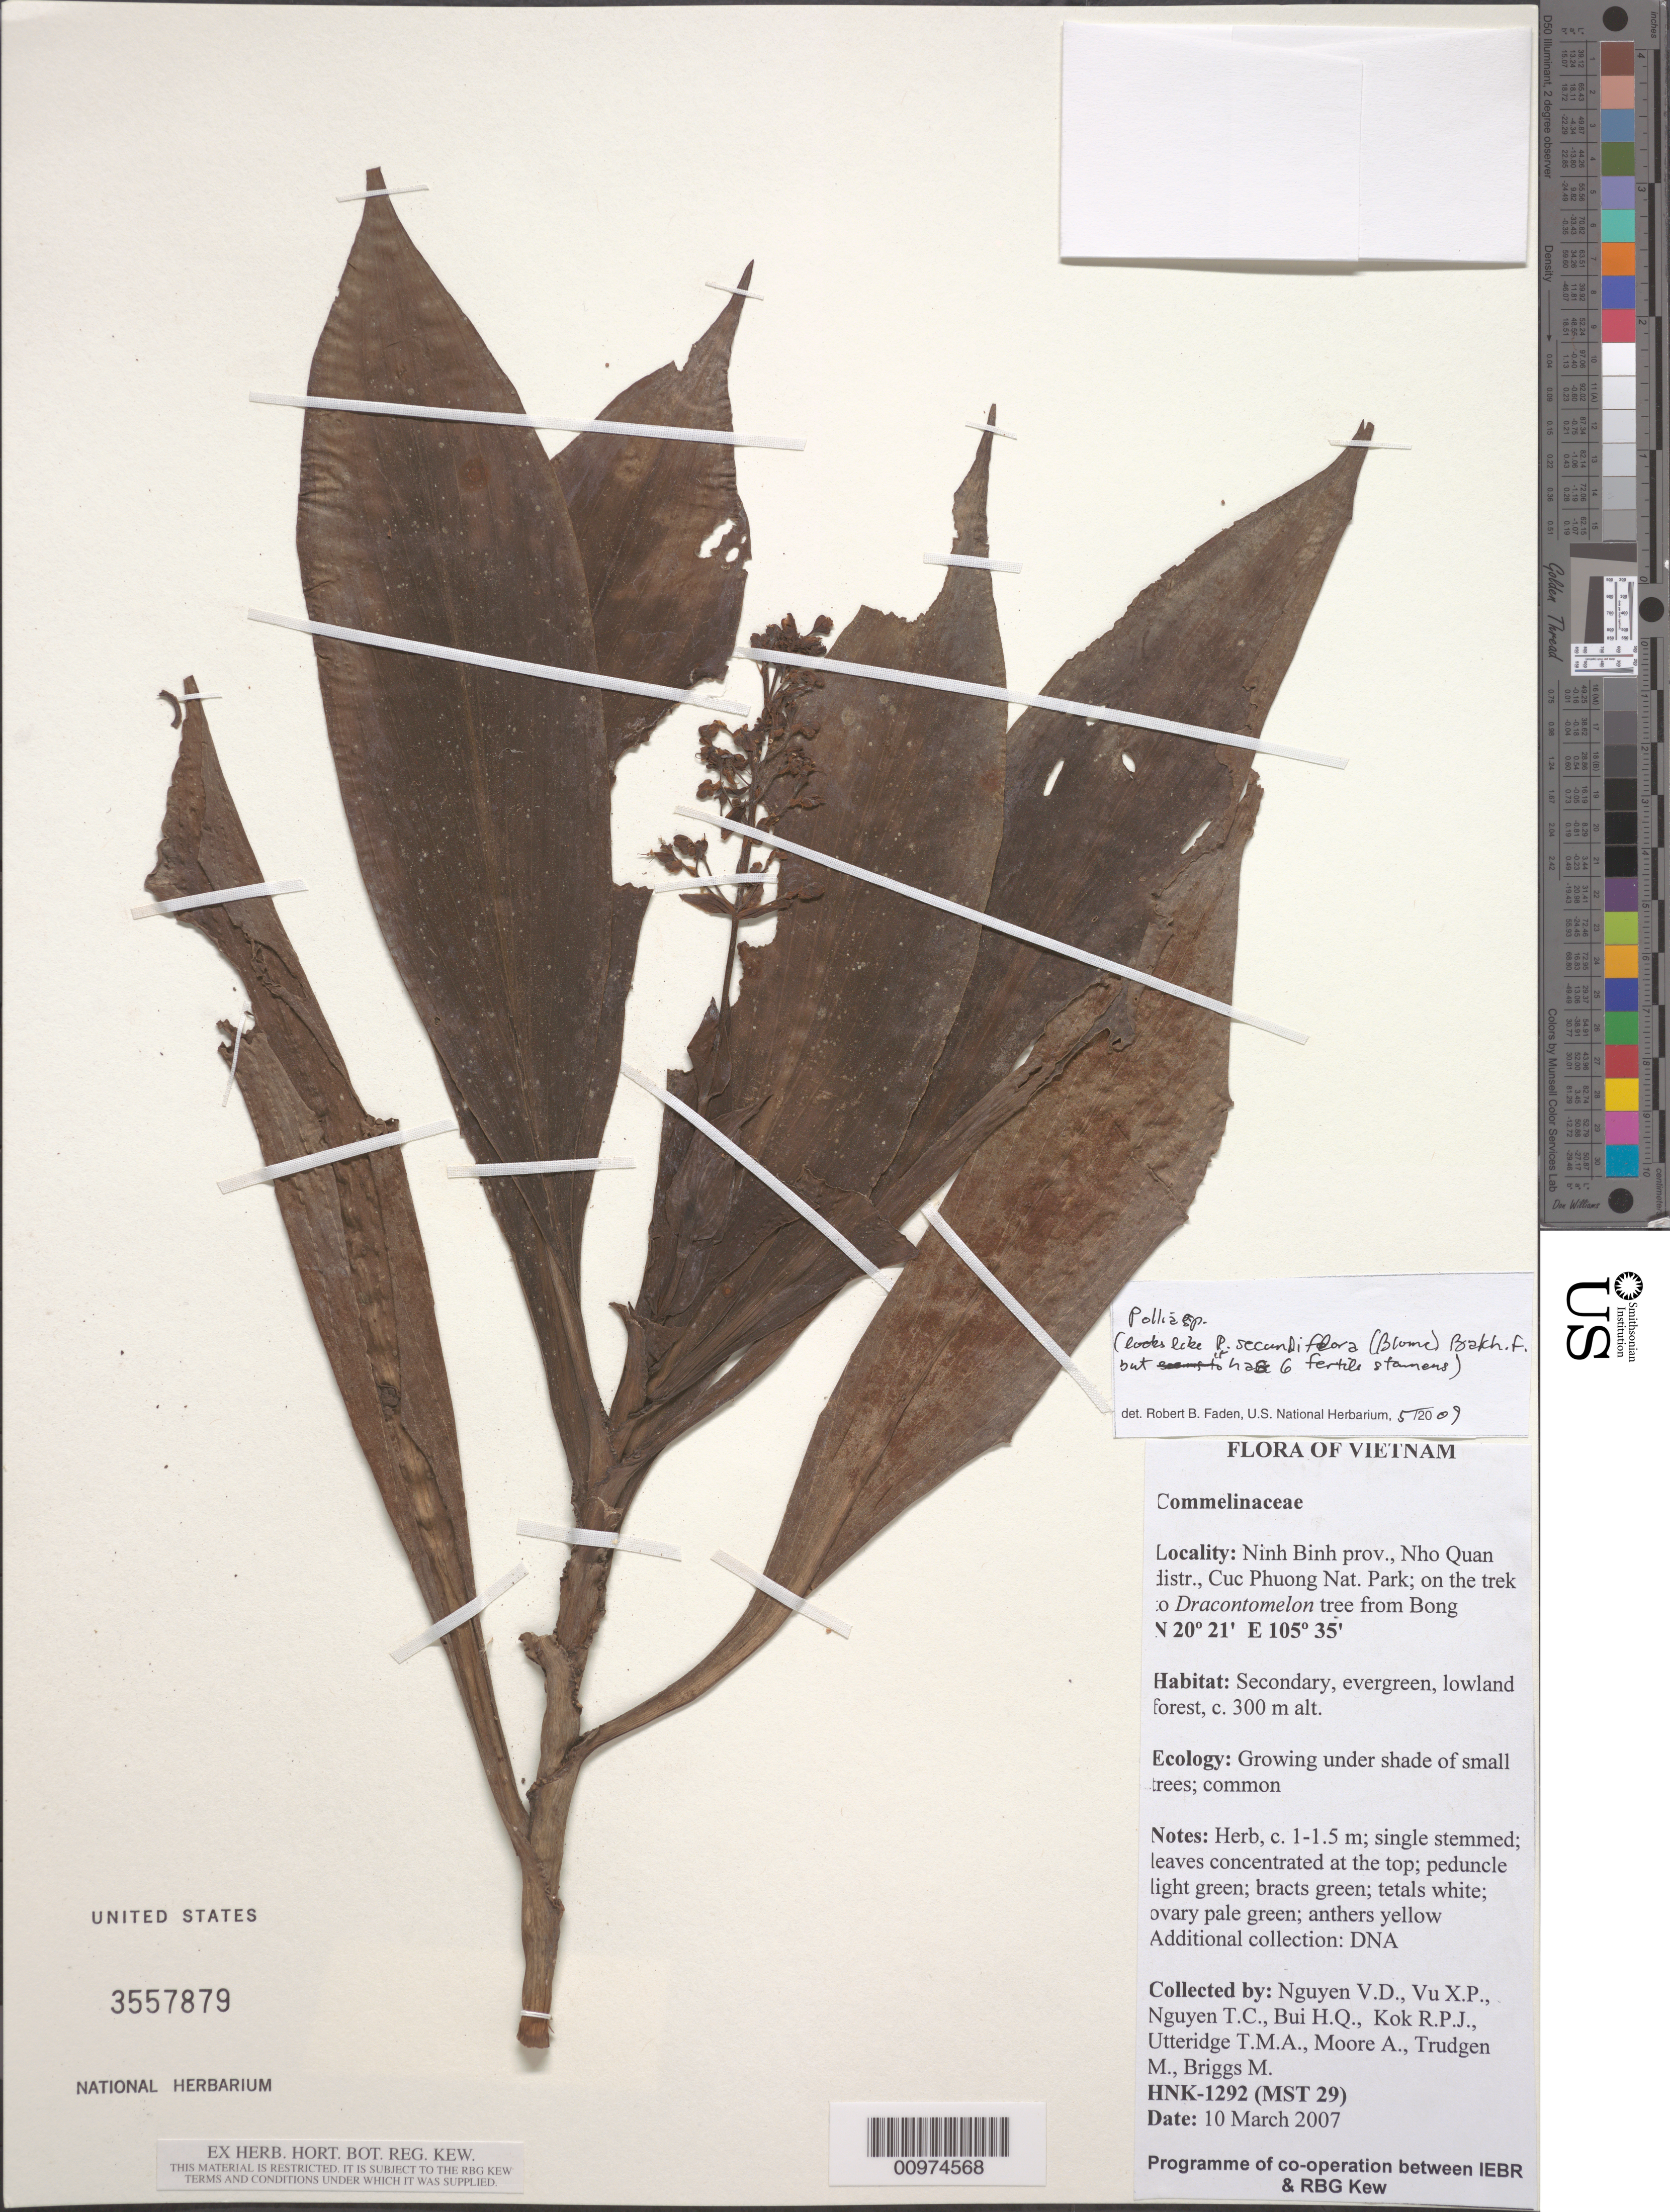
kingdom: Plantae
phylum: Tracheophyta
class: Liliopsida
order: Commelinales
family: Commelinaceae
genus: Pollia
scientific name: Pollia sp.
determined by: Faden, Robert B., (US), Smithsonian Institution - National Museum of Natural History (UNITED STATES)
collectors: V. D. Nguyen et al.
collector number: HNK-1292 (MST 29)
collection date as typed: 10 Mar 2007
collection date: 2007-03-10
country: Vietnam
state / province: Ninh Binh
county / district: Nho Quan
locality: Cuc Phuong Nat. Park; on the trek to Dracontomelon tree from Bong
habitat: Secondary, evergreen, lowland forest, c. 300 m alt.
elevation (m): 300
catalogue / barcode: US 3557879